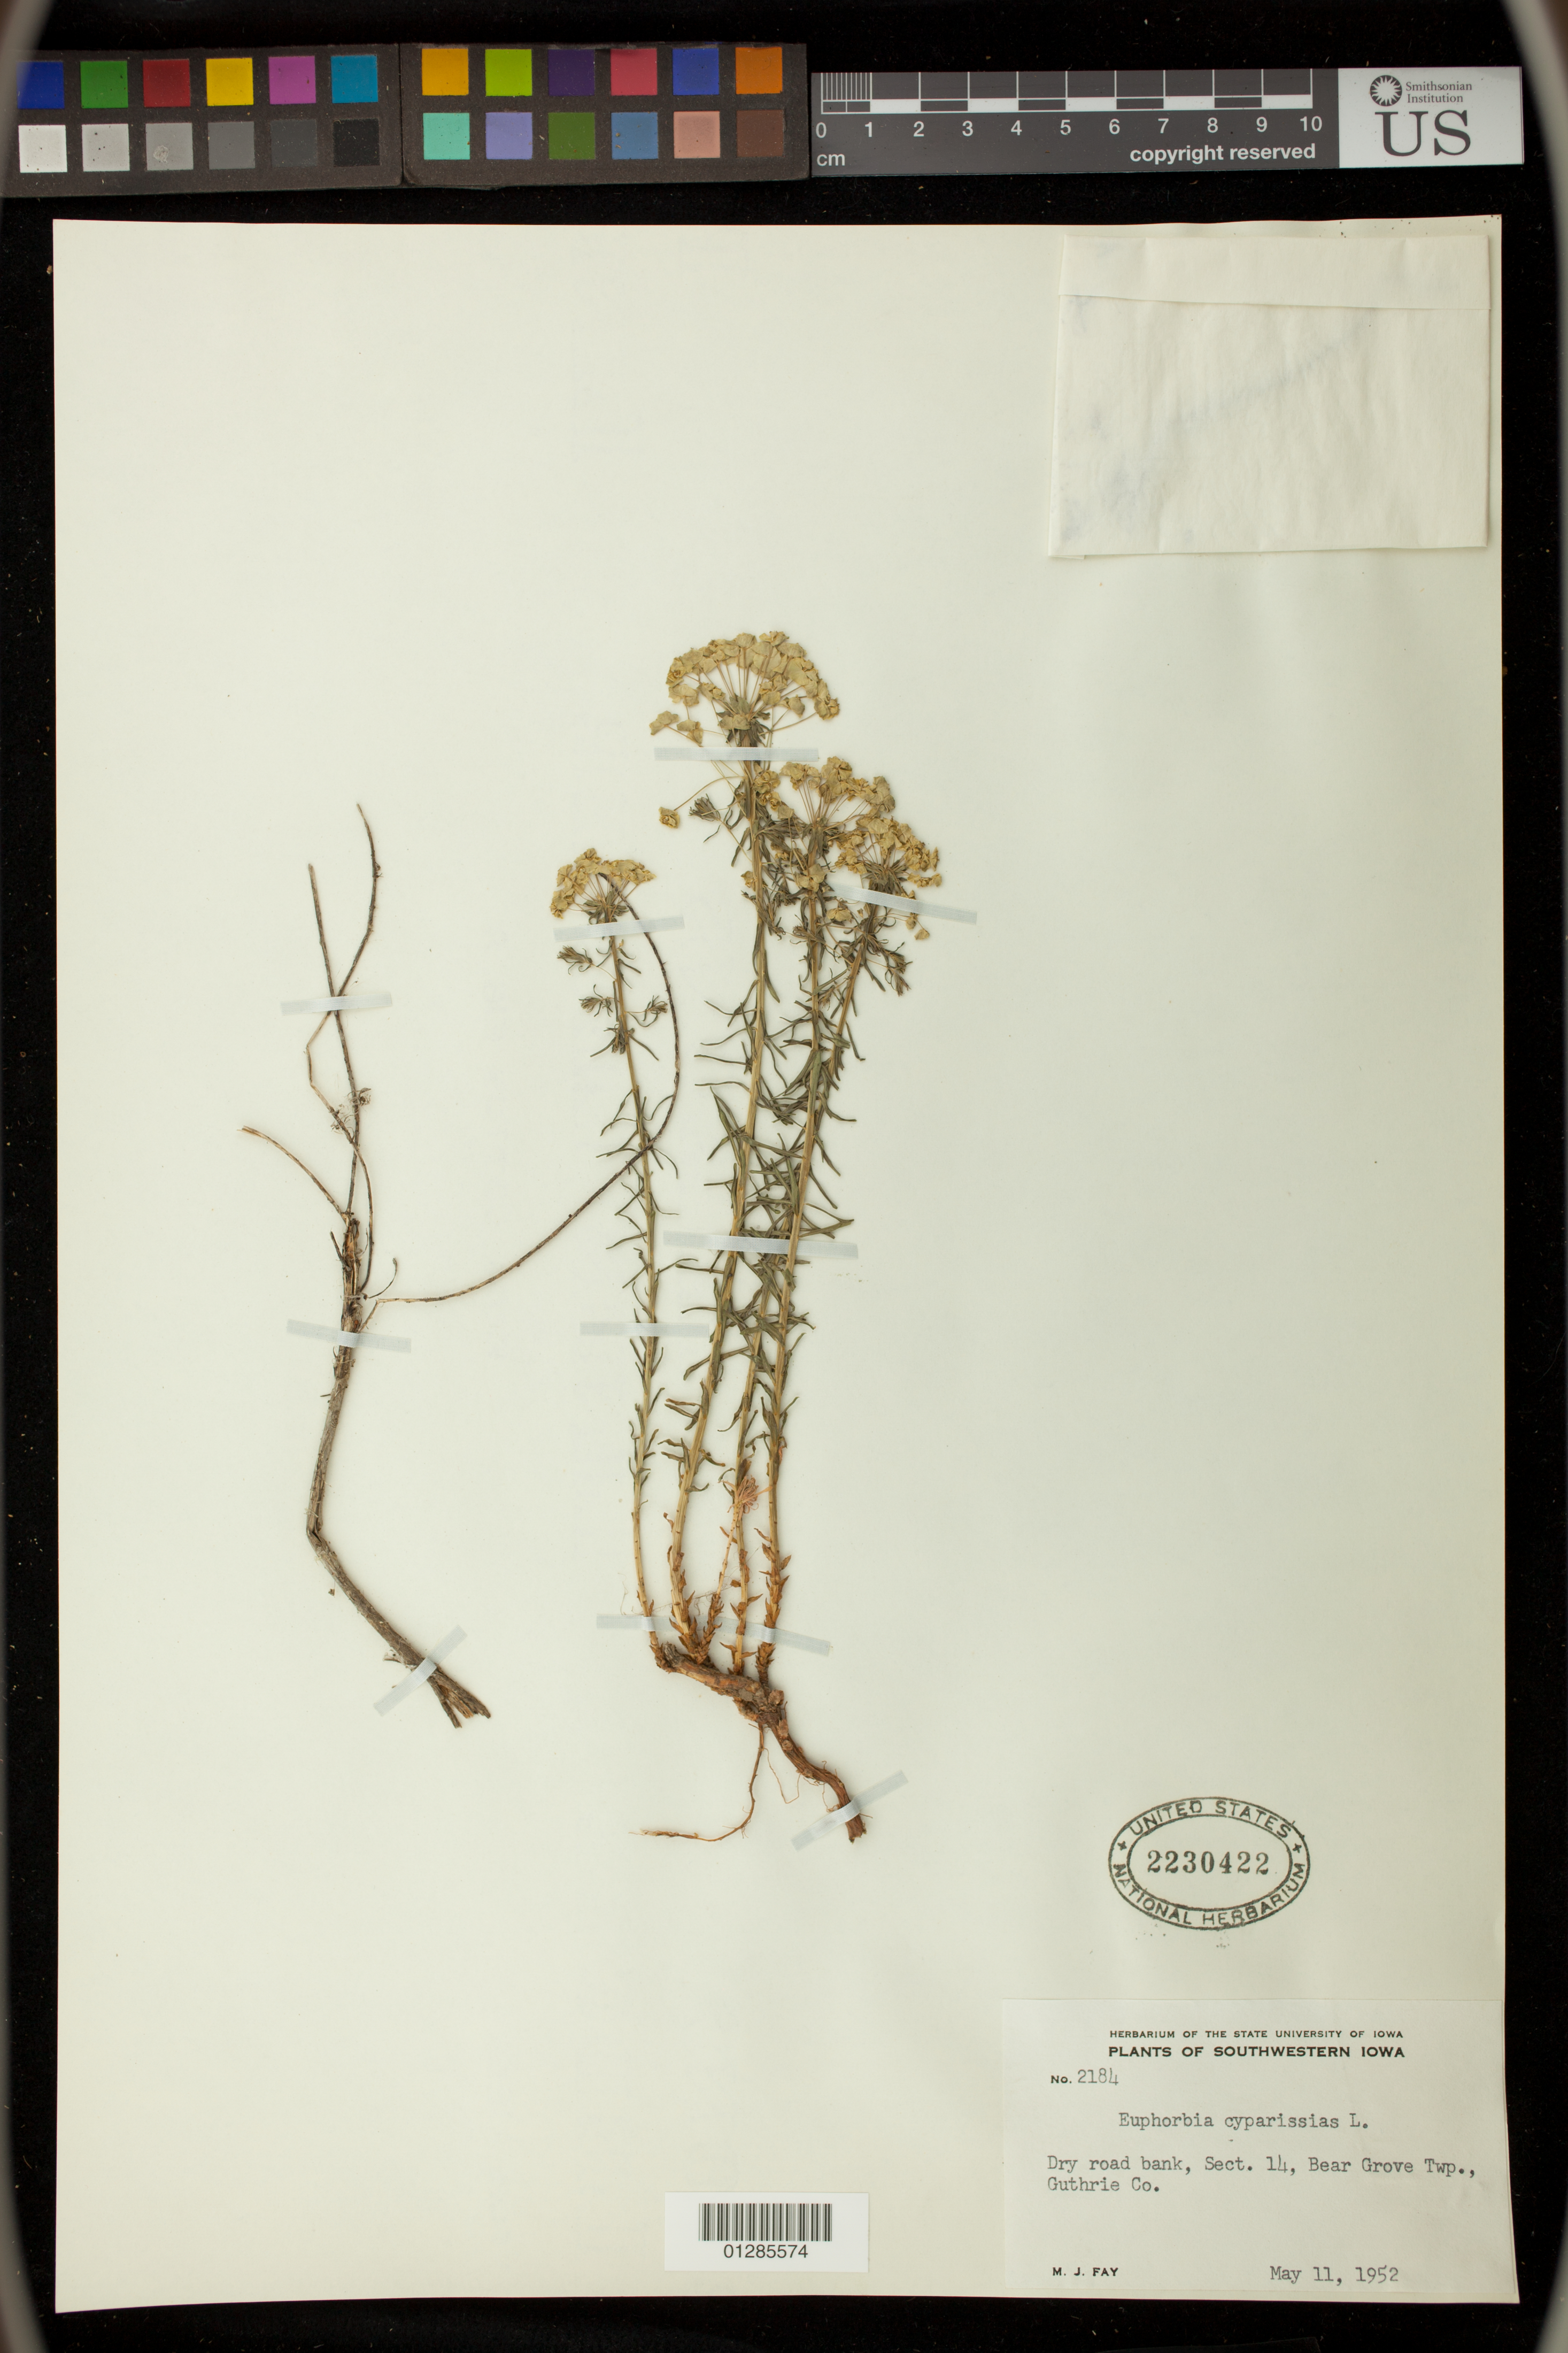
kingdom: Plantae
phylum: Tracheophyta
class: Magnoliopsida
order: Malpighiales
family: Euphorbiaceae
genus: Euphorbia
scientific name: Euphorbia cyparissias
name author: L.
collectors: M. Fay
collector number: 2184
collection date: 1952-05-11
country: United States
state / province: Iowa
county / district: Guthrie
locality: Sect. 14, Bear Grove Twp.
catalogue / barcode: US 2230422